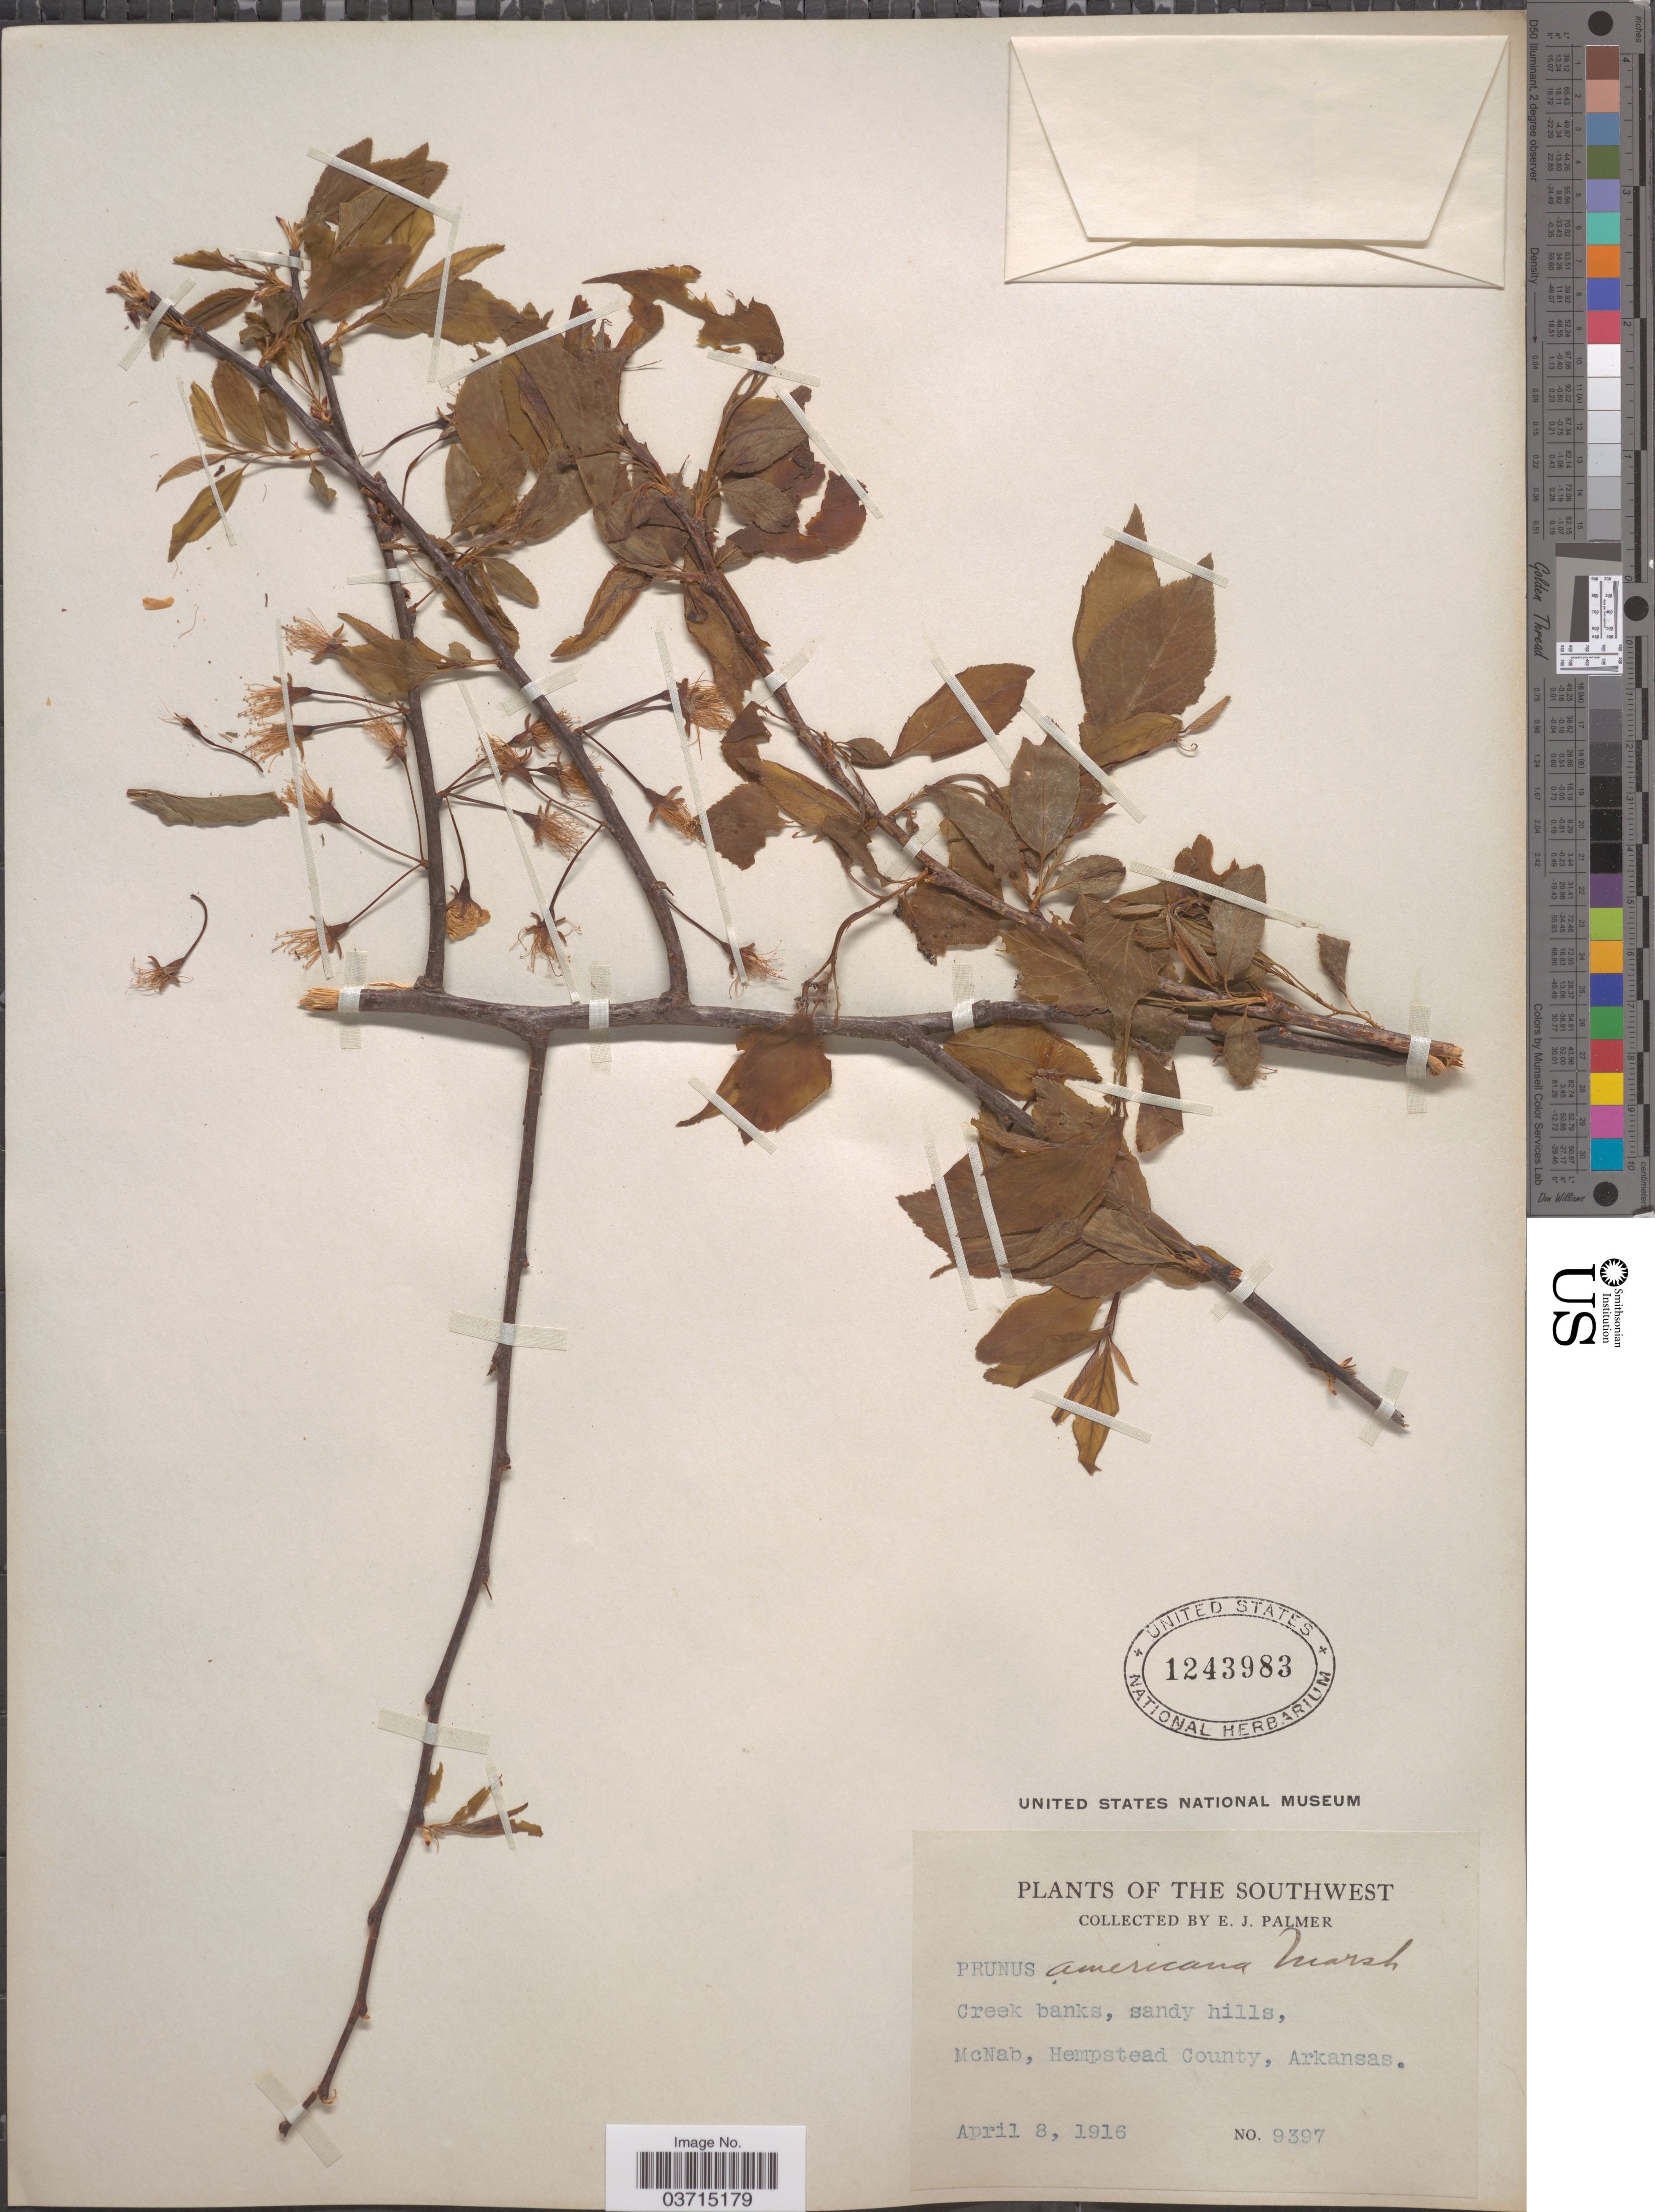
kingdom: Plantae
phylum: Tracheophyta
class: Magnoliopsida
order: Rosales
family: Rosaceae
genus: Prunus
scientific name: Prunus americana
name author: Marshall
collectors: E. J. Palmer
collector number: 9397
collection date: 1916-04-08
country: United States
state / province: Arkansas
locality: The Southwest. McNab, Hempstead County.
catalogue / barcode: US 1243983